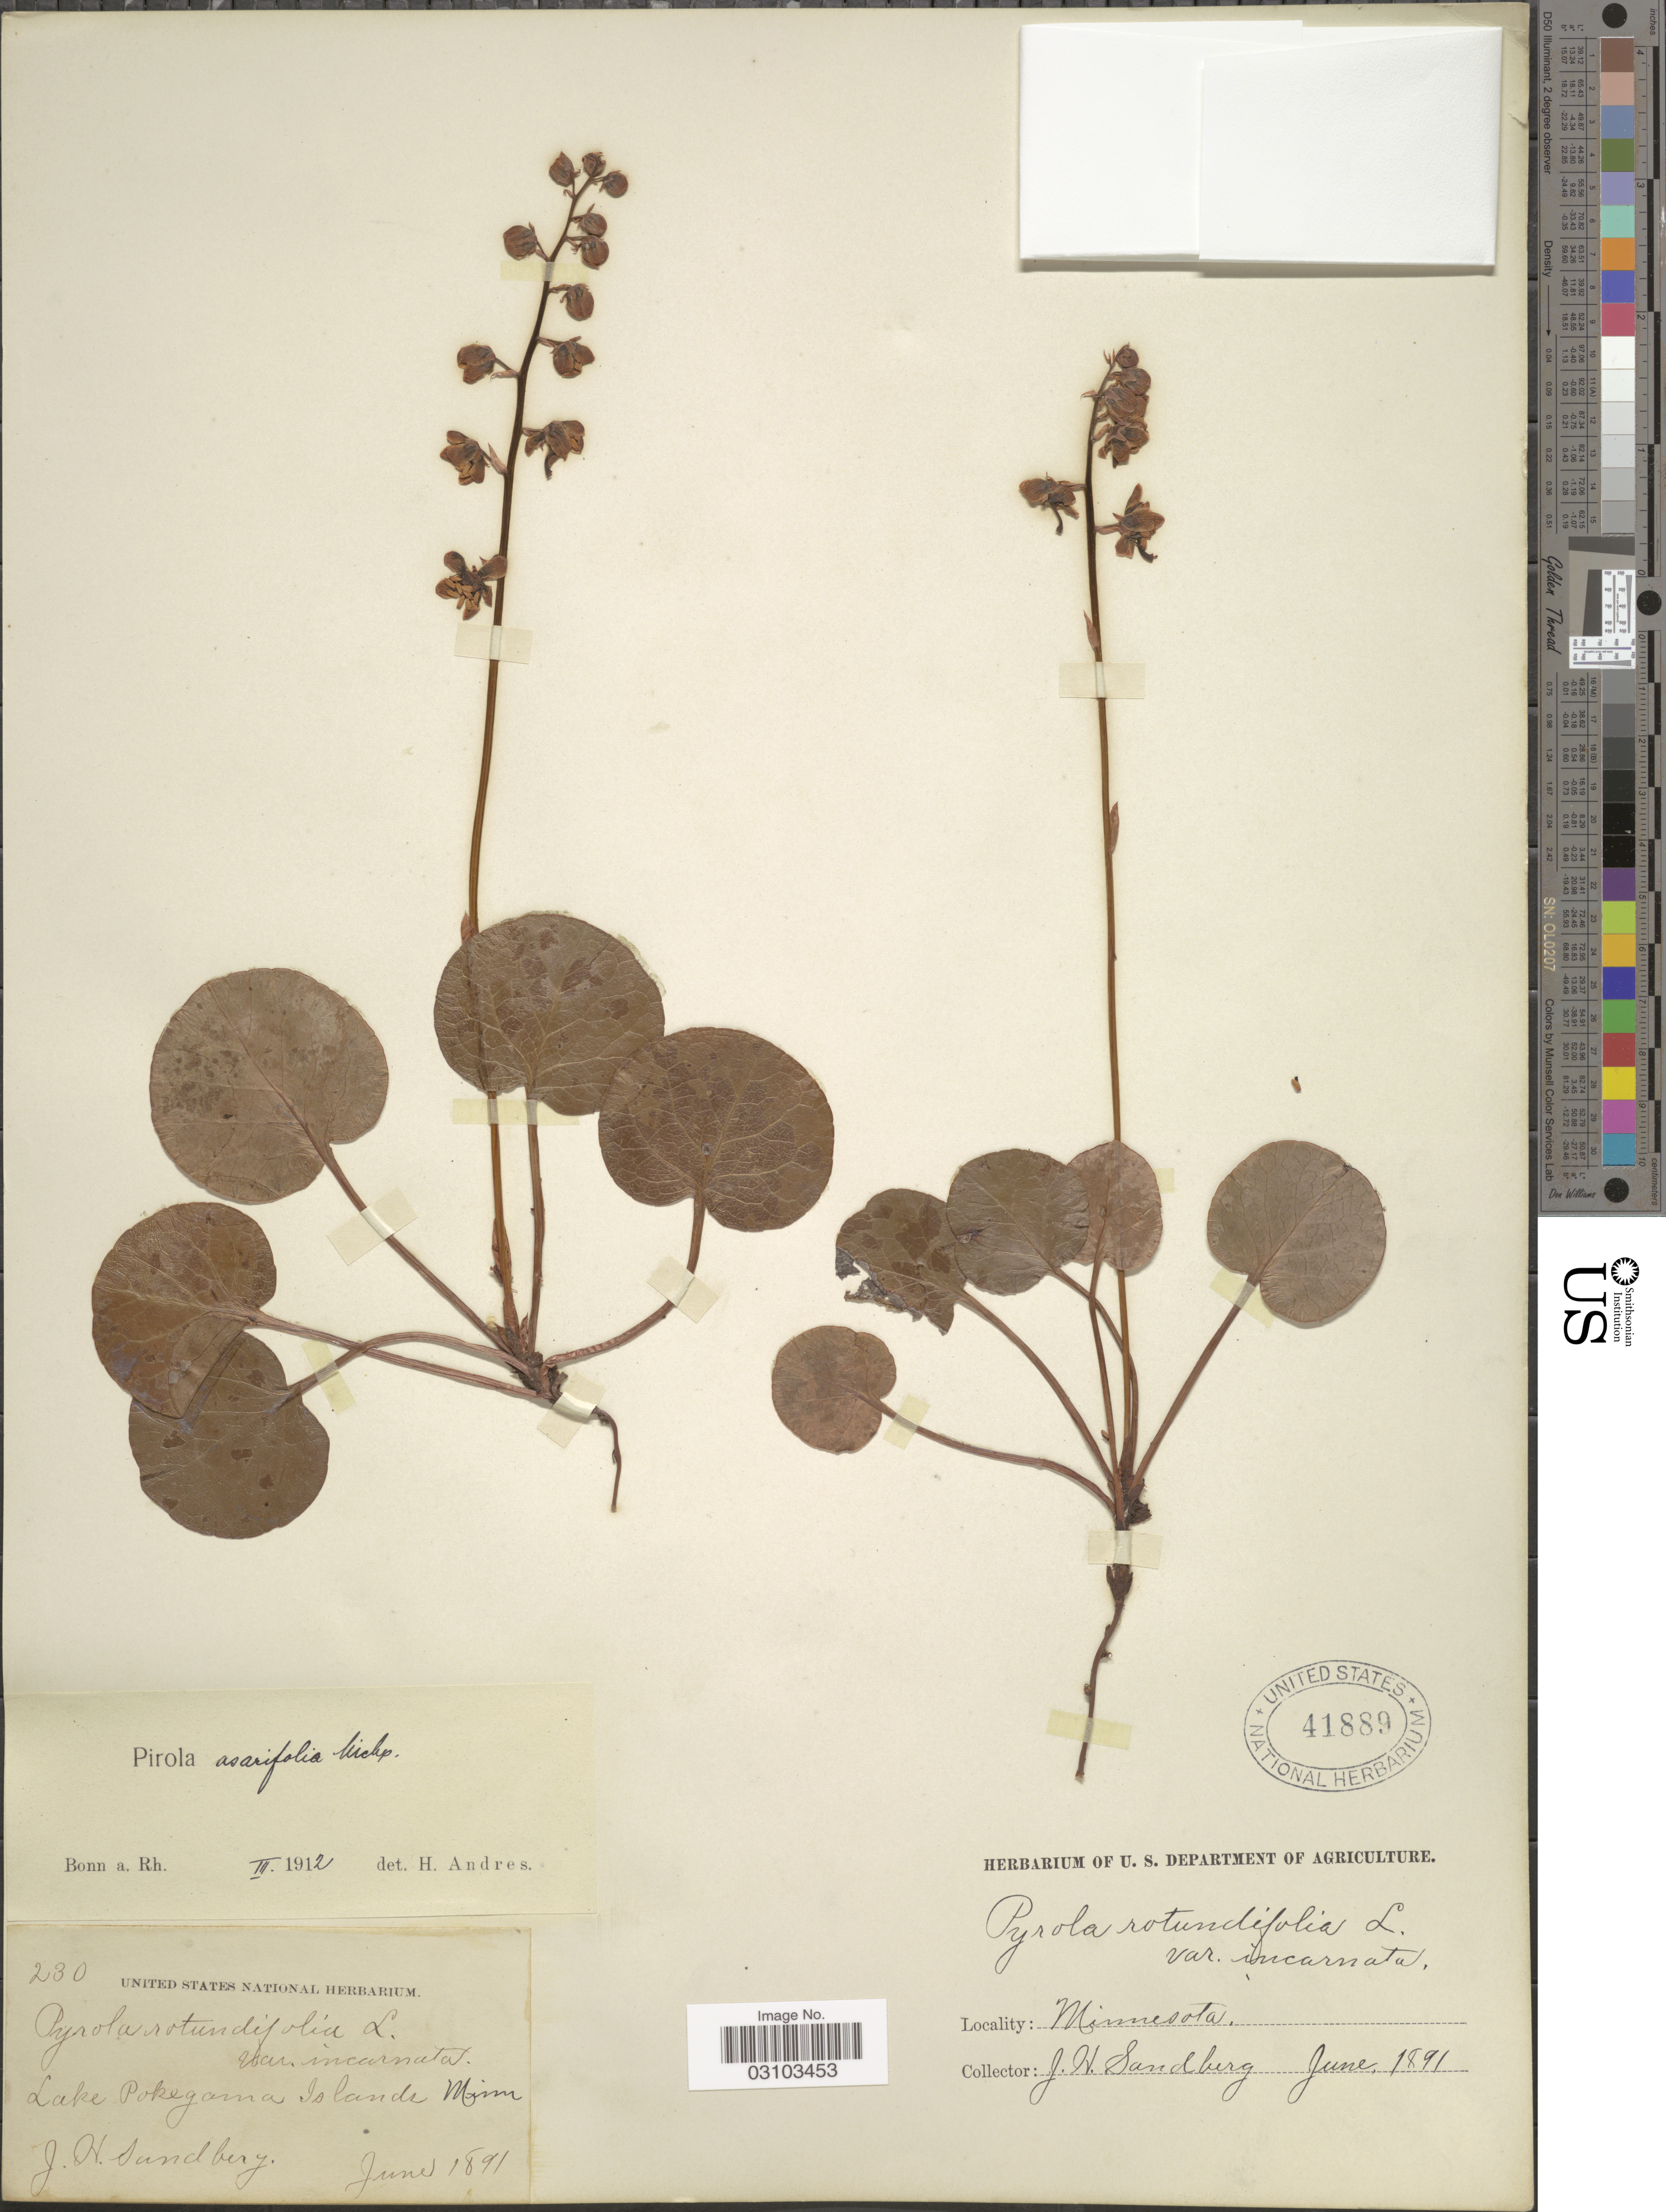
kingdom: Plantae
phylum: Tracheophyta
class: Magnoliopsida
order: Ericales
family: Ericaceae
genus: Pyrola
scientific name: Pyrola asarifolia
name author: Michx.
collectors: J. H. Sandberg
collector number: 230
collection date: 1891-06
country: United States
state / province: Minnesota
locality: Lake Pokegama Islands.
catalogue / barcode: US 41889